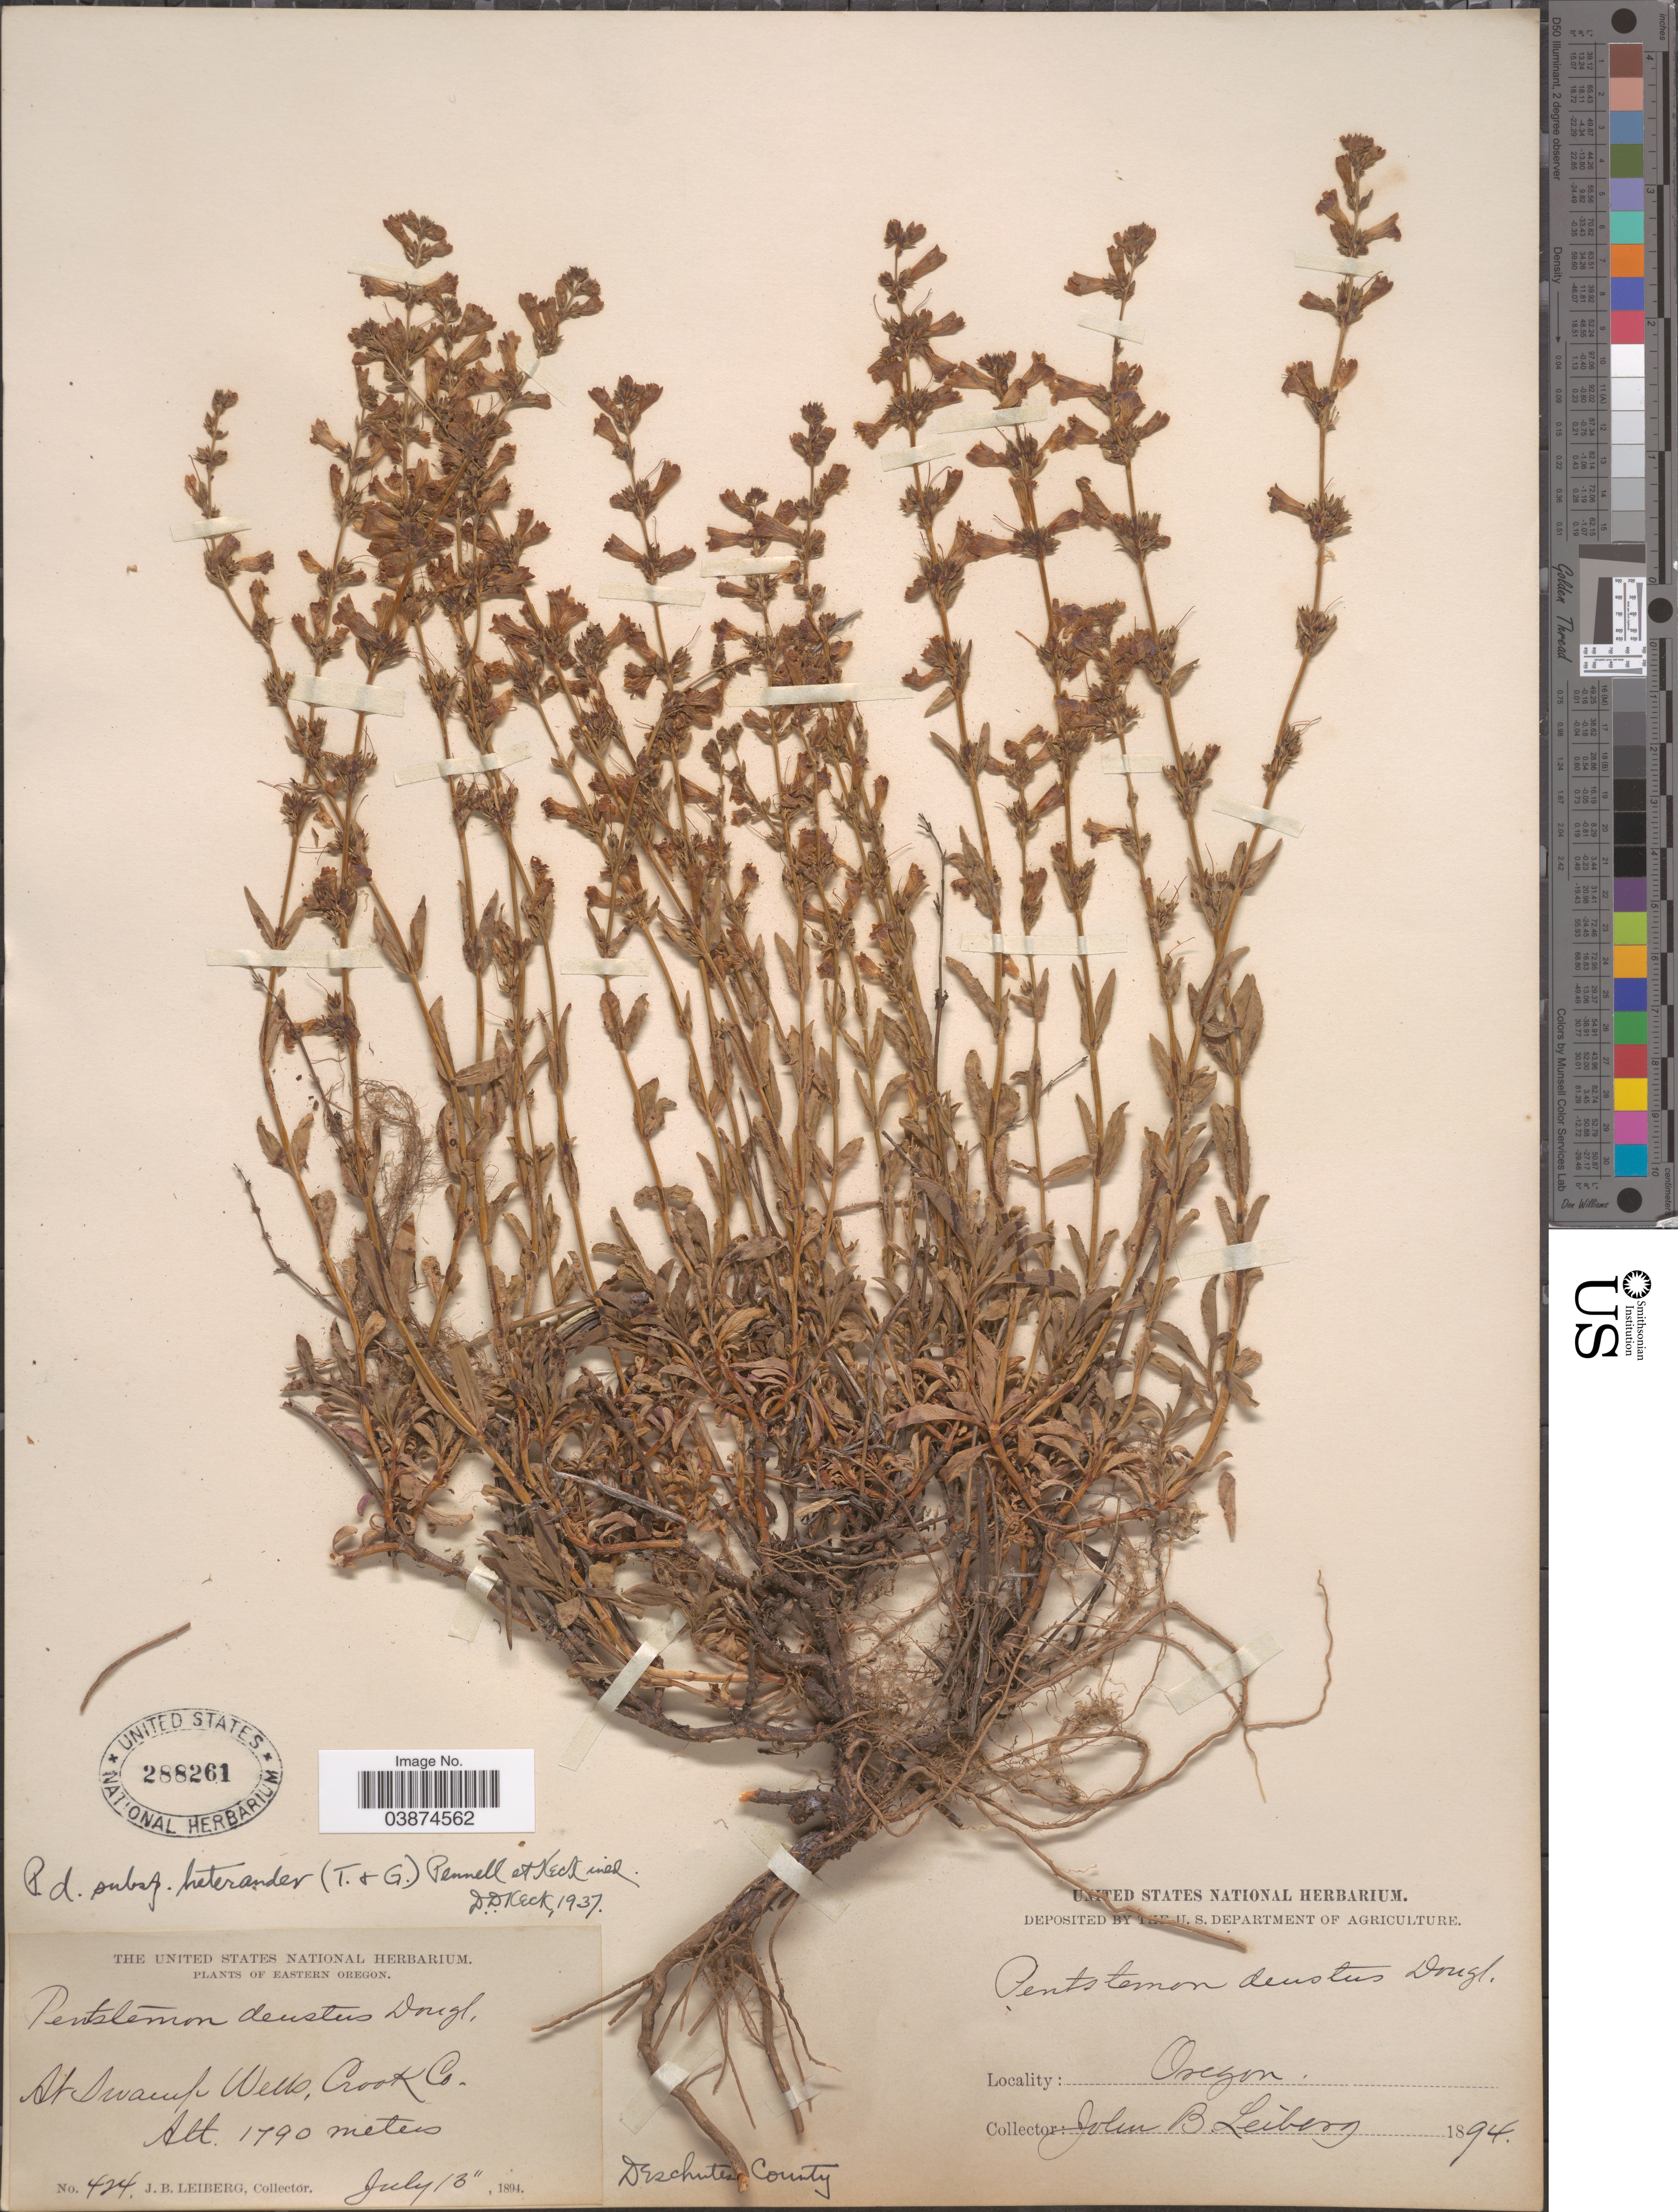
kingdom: Plantae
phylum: Tracheophyta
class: Magnoliopsida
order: Lamiales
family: Plantaginaceae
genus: Penstemon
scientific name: Penstemon deustus var. heterander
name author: (Torr. & A. Gray) Cronquist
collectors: J. B. Leiberg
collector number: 424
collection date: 1894-07-13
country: United States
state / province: Oregon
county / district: Crook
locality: Eastern Oregon. St. Swamp Wells, Crook Co.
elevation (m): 1790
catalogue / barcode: US 288261